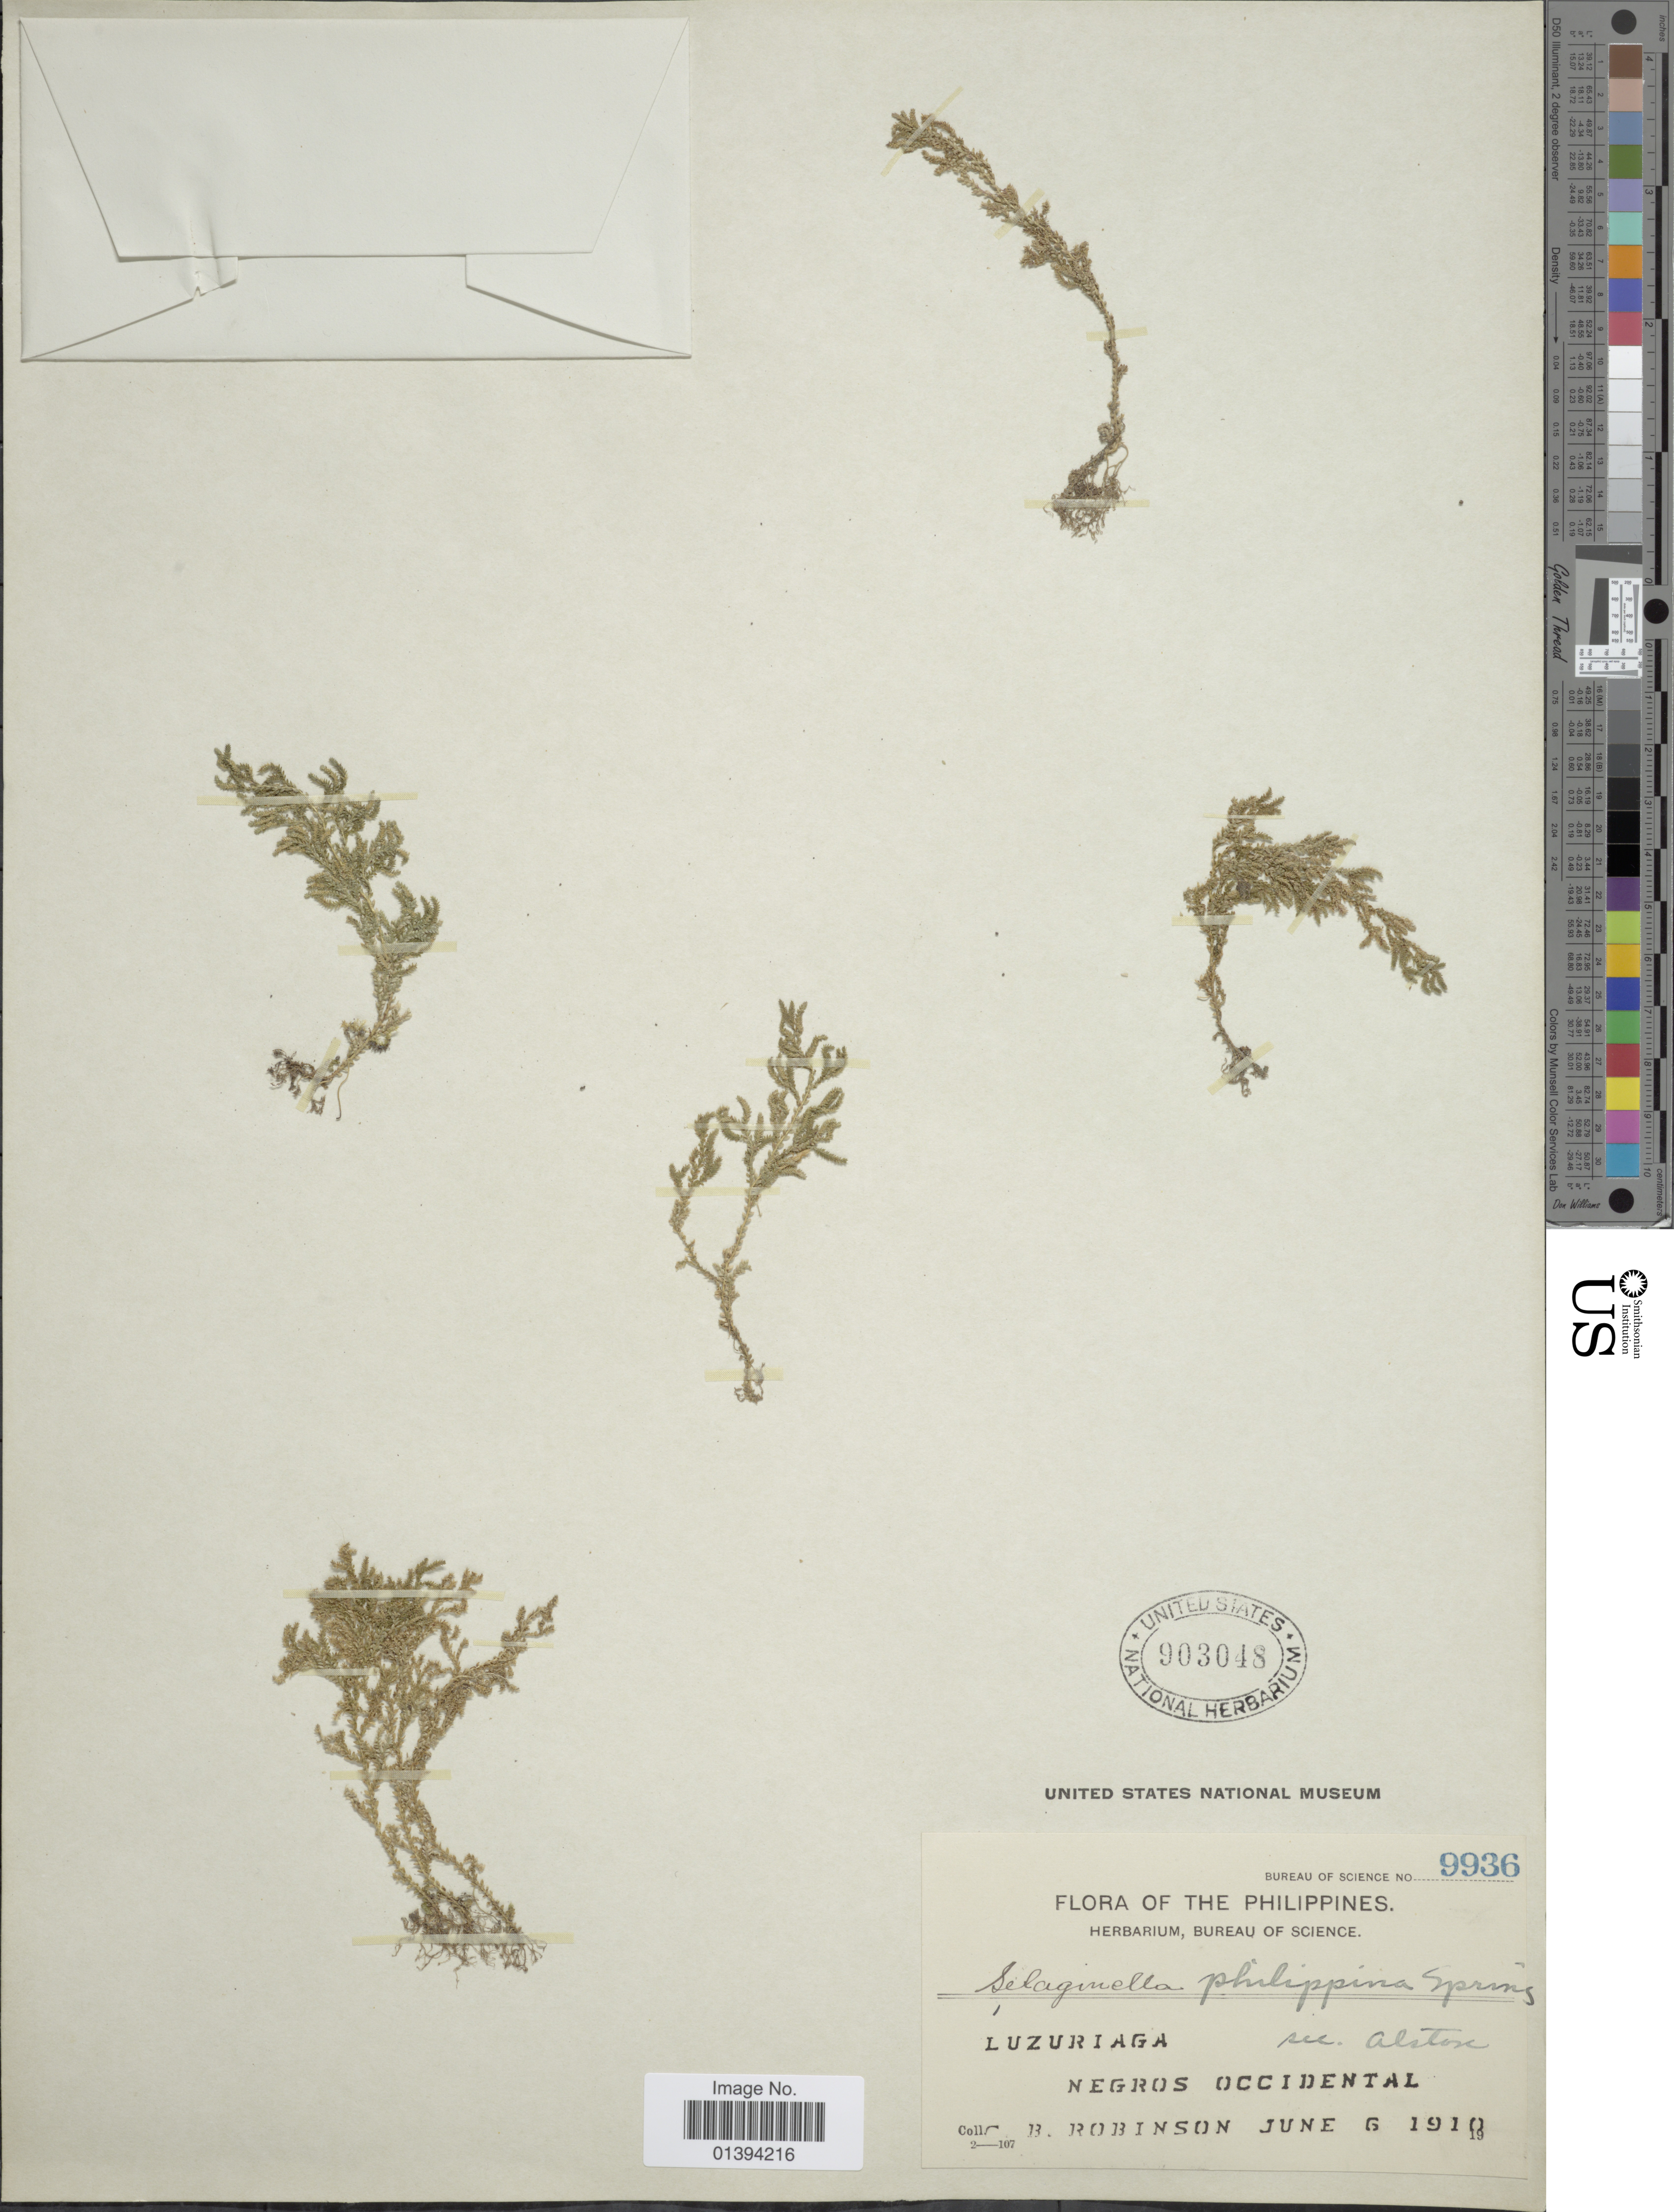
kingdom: Plantae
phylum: Tracheophyta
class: Lycopodiopsida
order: Selaginellales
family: Selaginellaceae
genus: Selaginella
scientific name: Selaginella philippina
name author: Spring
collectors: B. Robinson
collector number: Bureau of Science 9936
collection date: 1910-06-06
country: Philippines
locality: Luzuriaga, Negros occidental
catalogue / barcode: US 903048